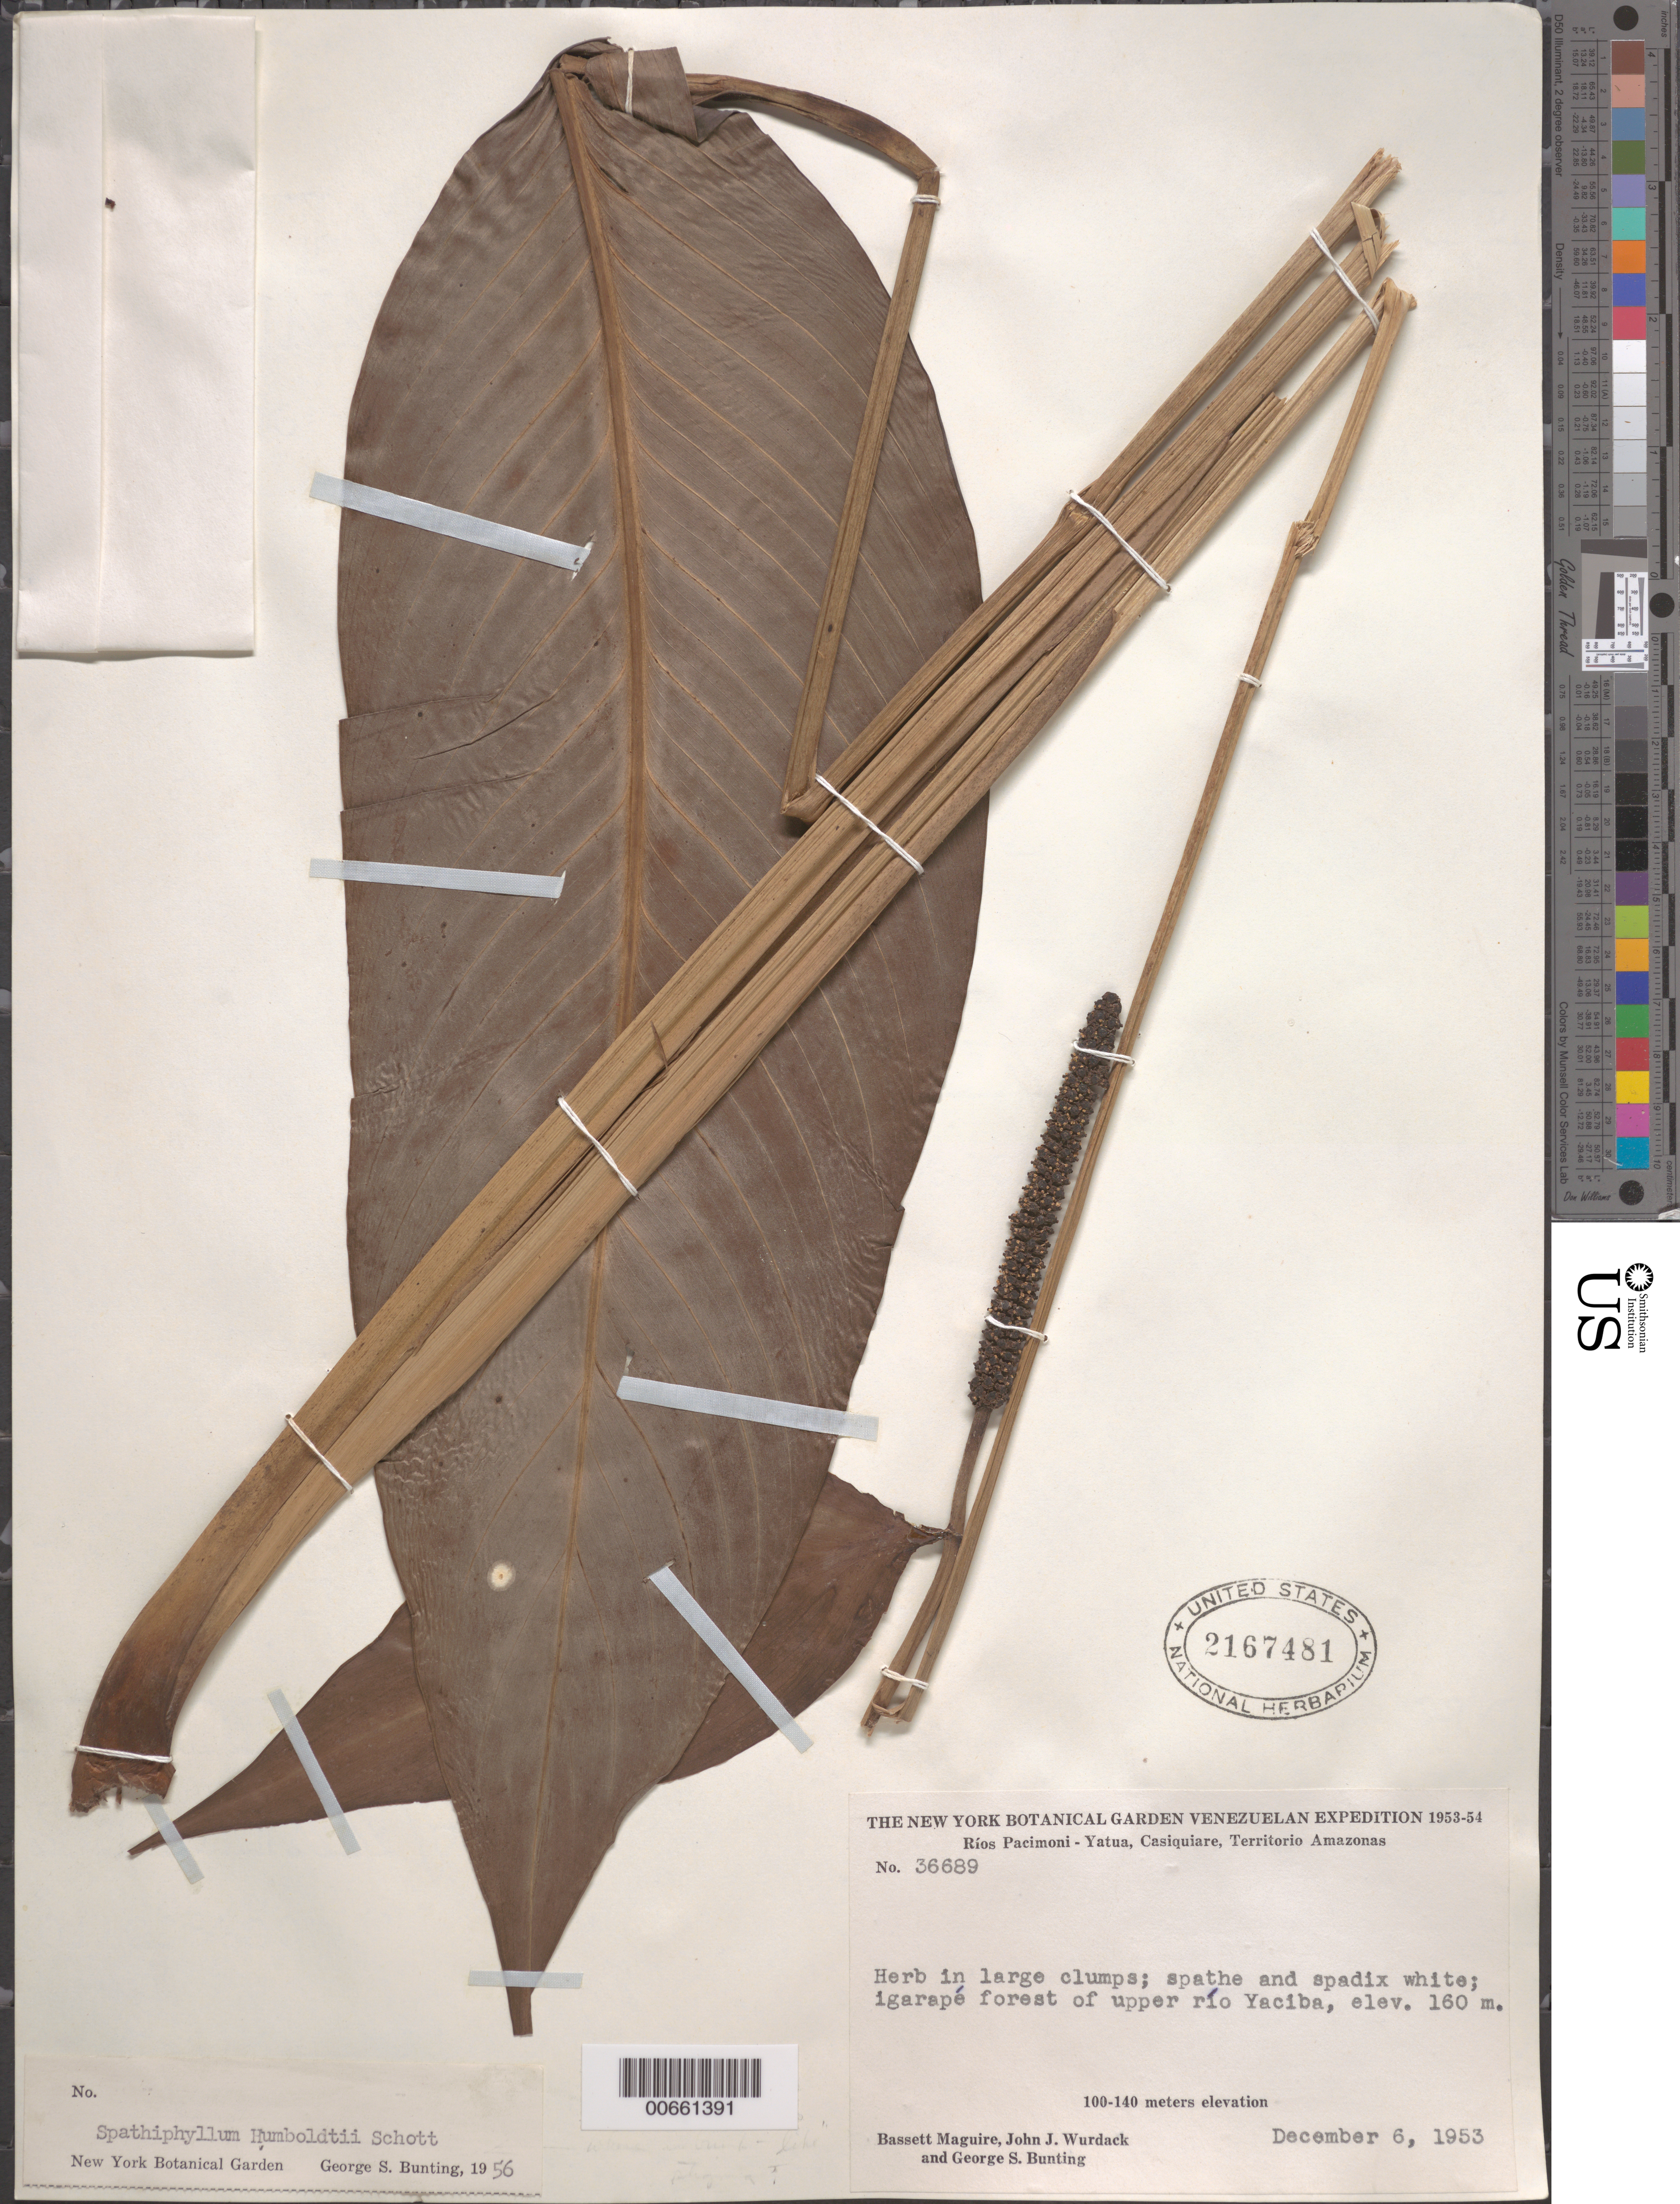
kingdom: Plantae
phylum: Tracheophyta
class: Liliopsida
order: Alismatales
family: Araceae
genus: Spathiphyllum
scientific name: Spathiphyllum humboldtii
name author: Schott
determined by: Bunting, G. S.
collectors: B. Maguire, J. J. Wurdack & G. S. Bunting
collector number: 36689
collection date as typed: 6-Dec-53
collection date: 1953-12-06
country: Venezuela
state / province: Amazonas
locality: Ríos Pacimoni - Yatua, Casiquiare, uppermost Río Yatua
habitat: Igarapé forest of upper rio Yaciba,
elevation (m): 160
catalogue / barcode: US 2167481